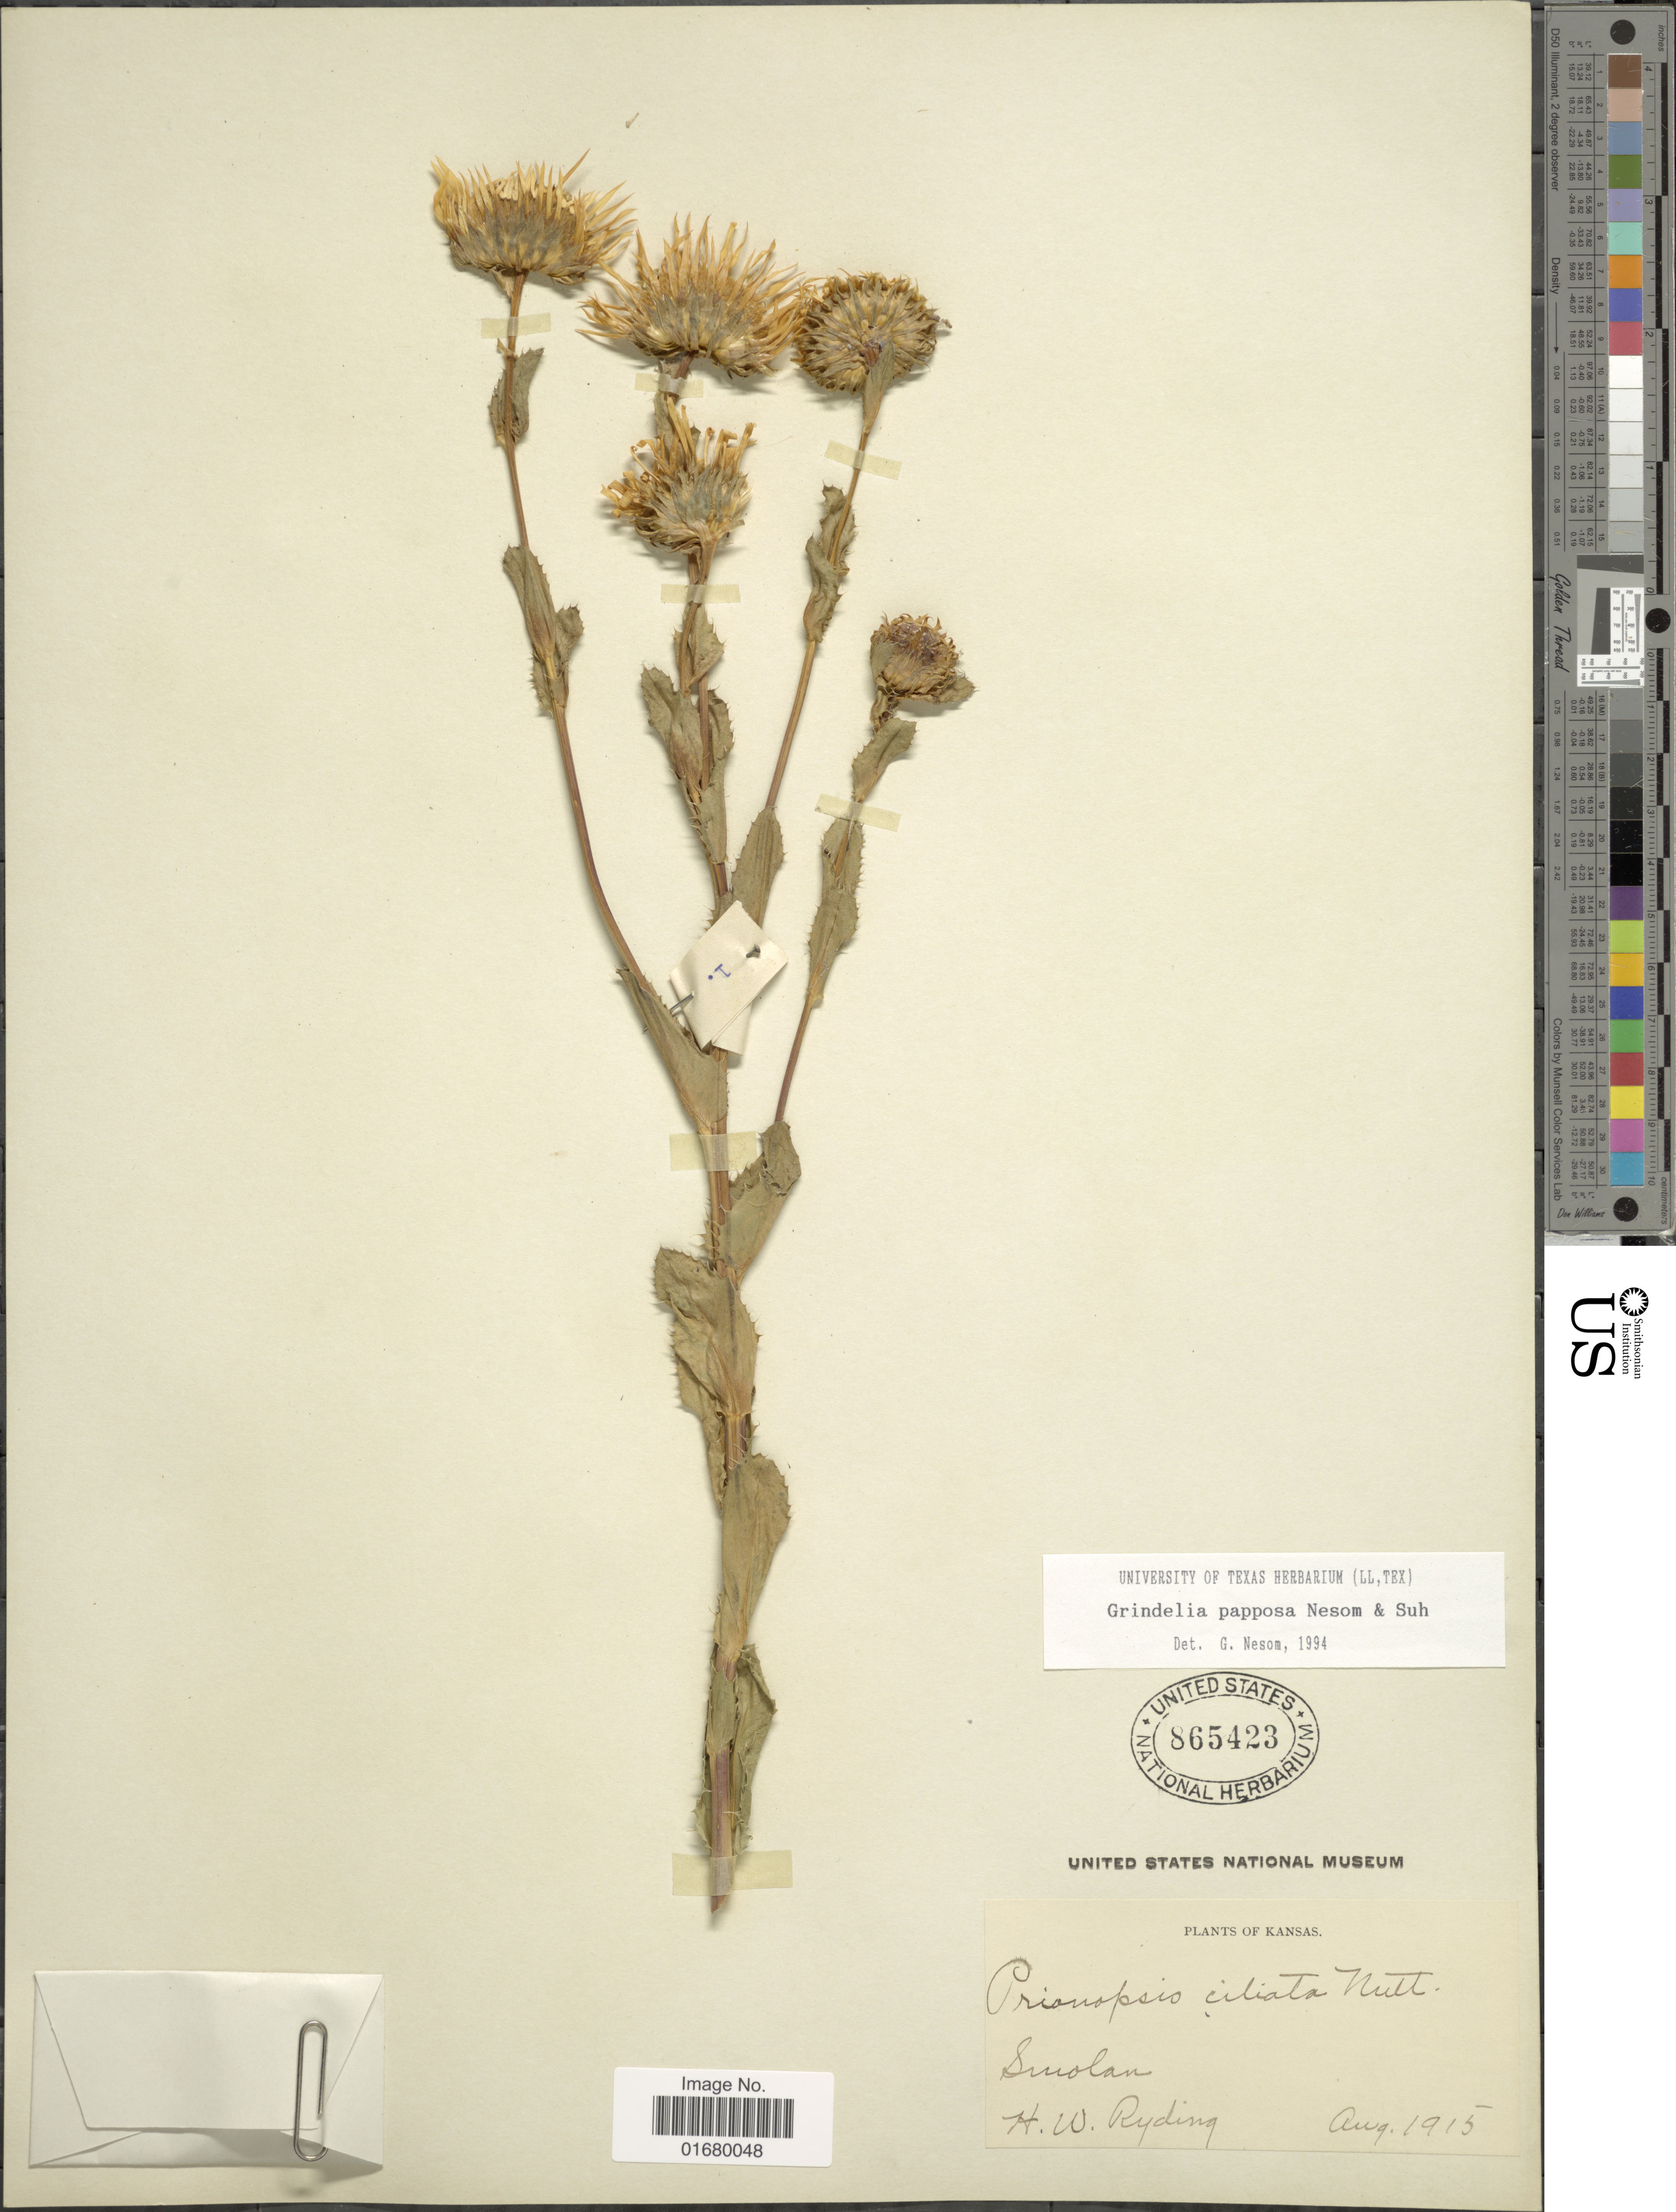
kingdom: Plantae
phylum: Tracheophyta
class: Magnoliopsida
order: Asterales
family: Asteraceae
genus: Grindelia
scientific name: Grindelia papposa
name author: G.L. Nesom & Suh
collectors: H. Ryding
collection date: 1915-08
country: United States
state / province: Kansas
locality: Smolan.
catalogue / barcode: US 865423